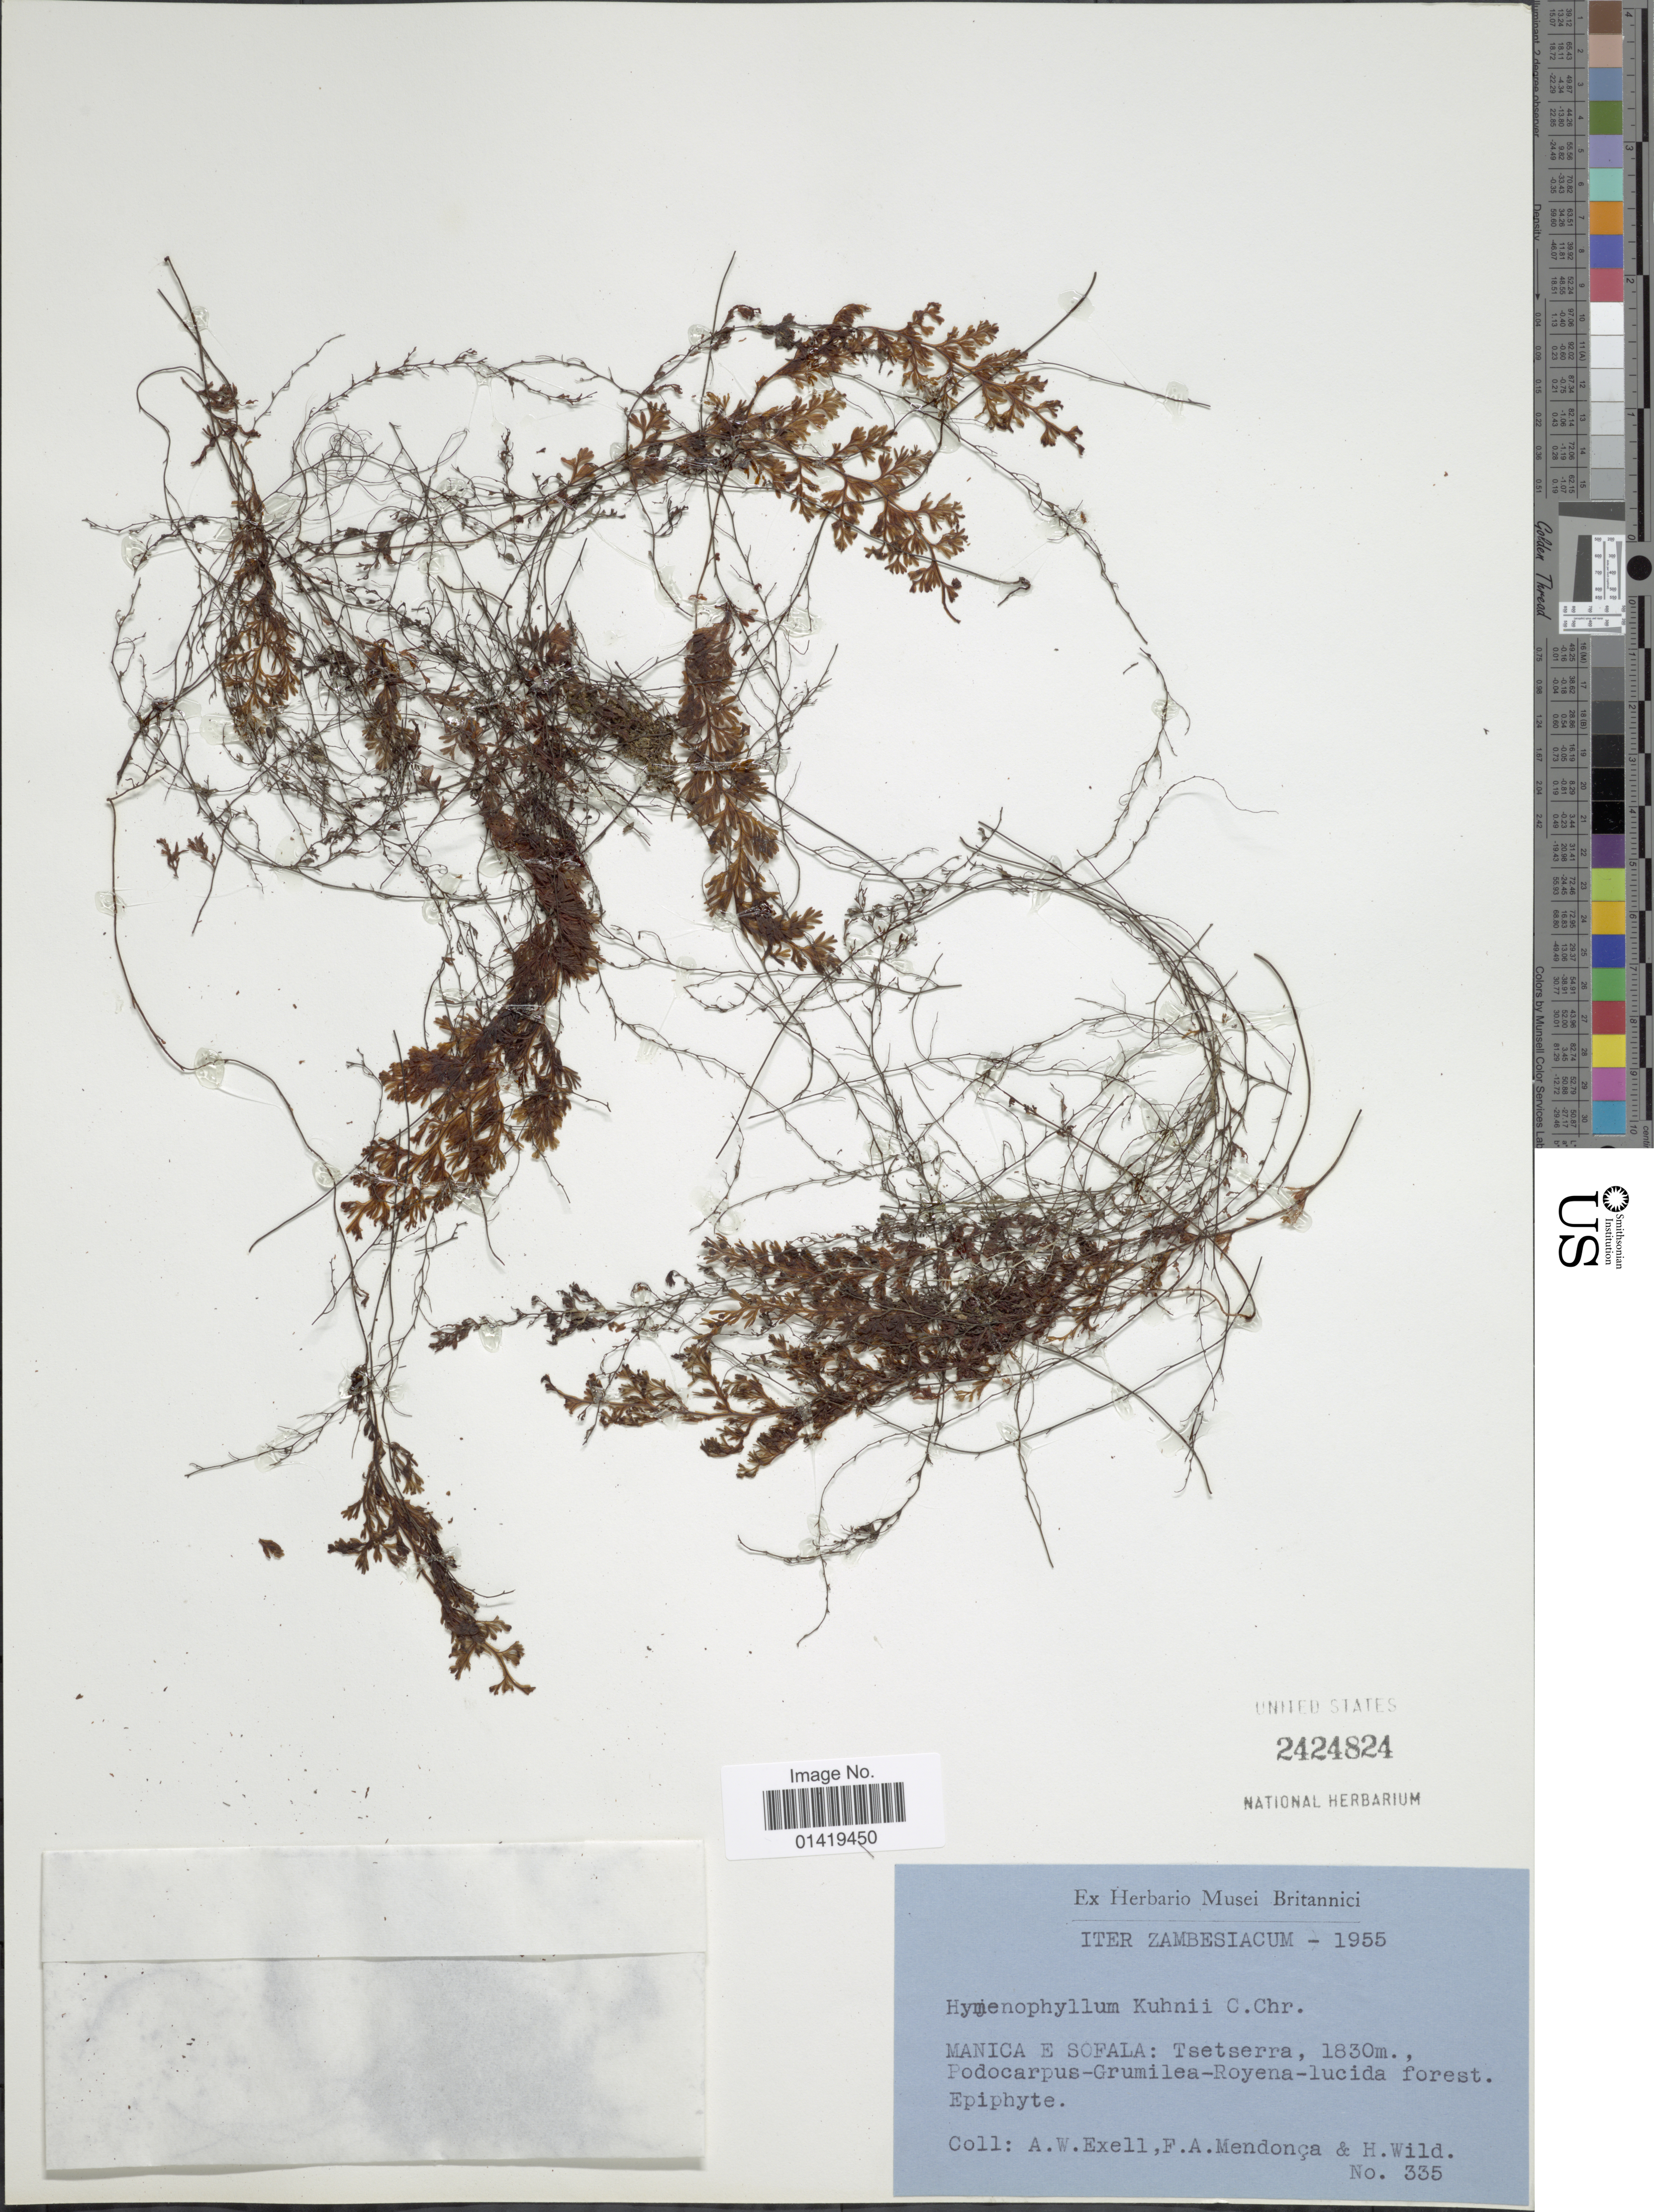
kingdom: Plantae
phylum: Tracheophyta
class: Polypodiopsida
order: Hymenophyllales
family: Hymenophyllaceae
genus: Hymenophyllum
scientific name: Hymenophyllum kuhnii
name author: C. Chr.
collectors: A. Exell, F. Mendonça & H. Wild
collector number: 335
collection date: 1955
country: Mozambique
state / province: Manica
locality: Manica e Sofala: Tsetserra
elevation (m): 1830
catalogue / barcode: US 2424824